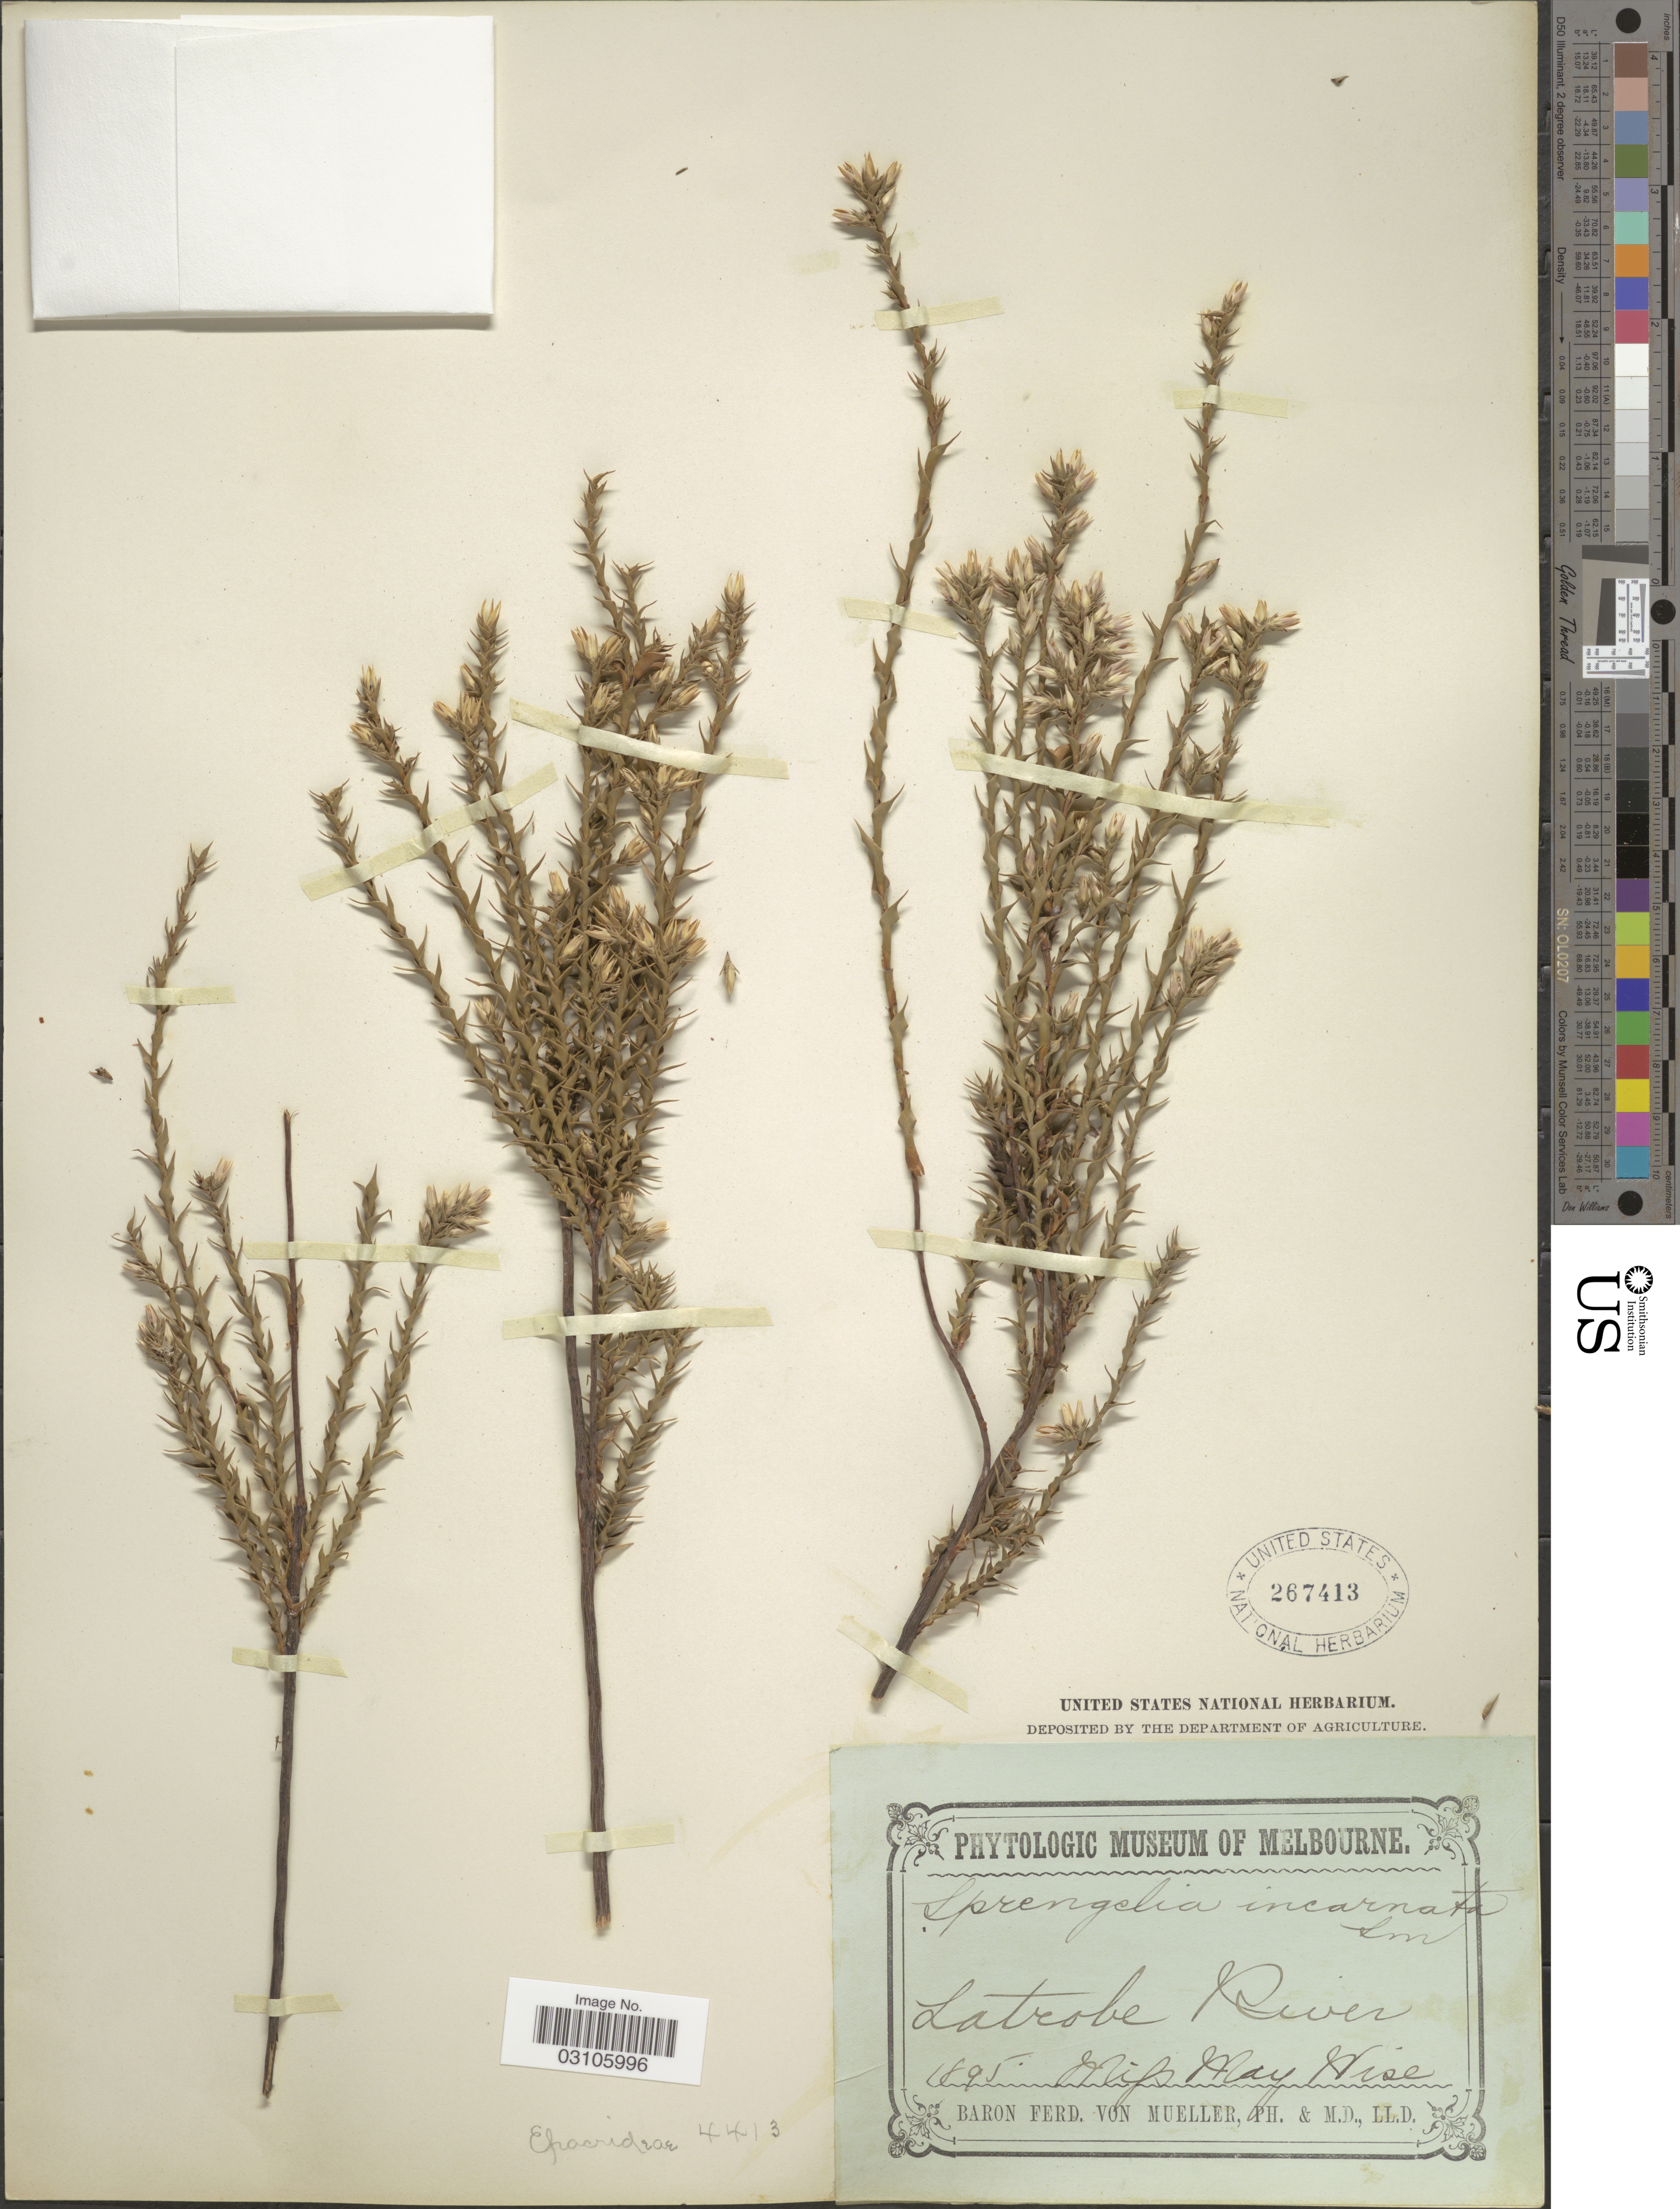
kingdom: Plantae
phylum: Tracheophyta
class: Magnoliopsida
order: Ericales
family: Ericaceae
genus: Sprengelia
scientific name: Sprengelia incarnata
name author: L.S. Sm.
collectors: M. Wise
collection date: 1895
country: Australia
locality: Latrobe River.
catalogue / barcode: US 267413